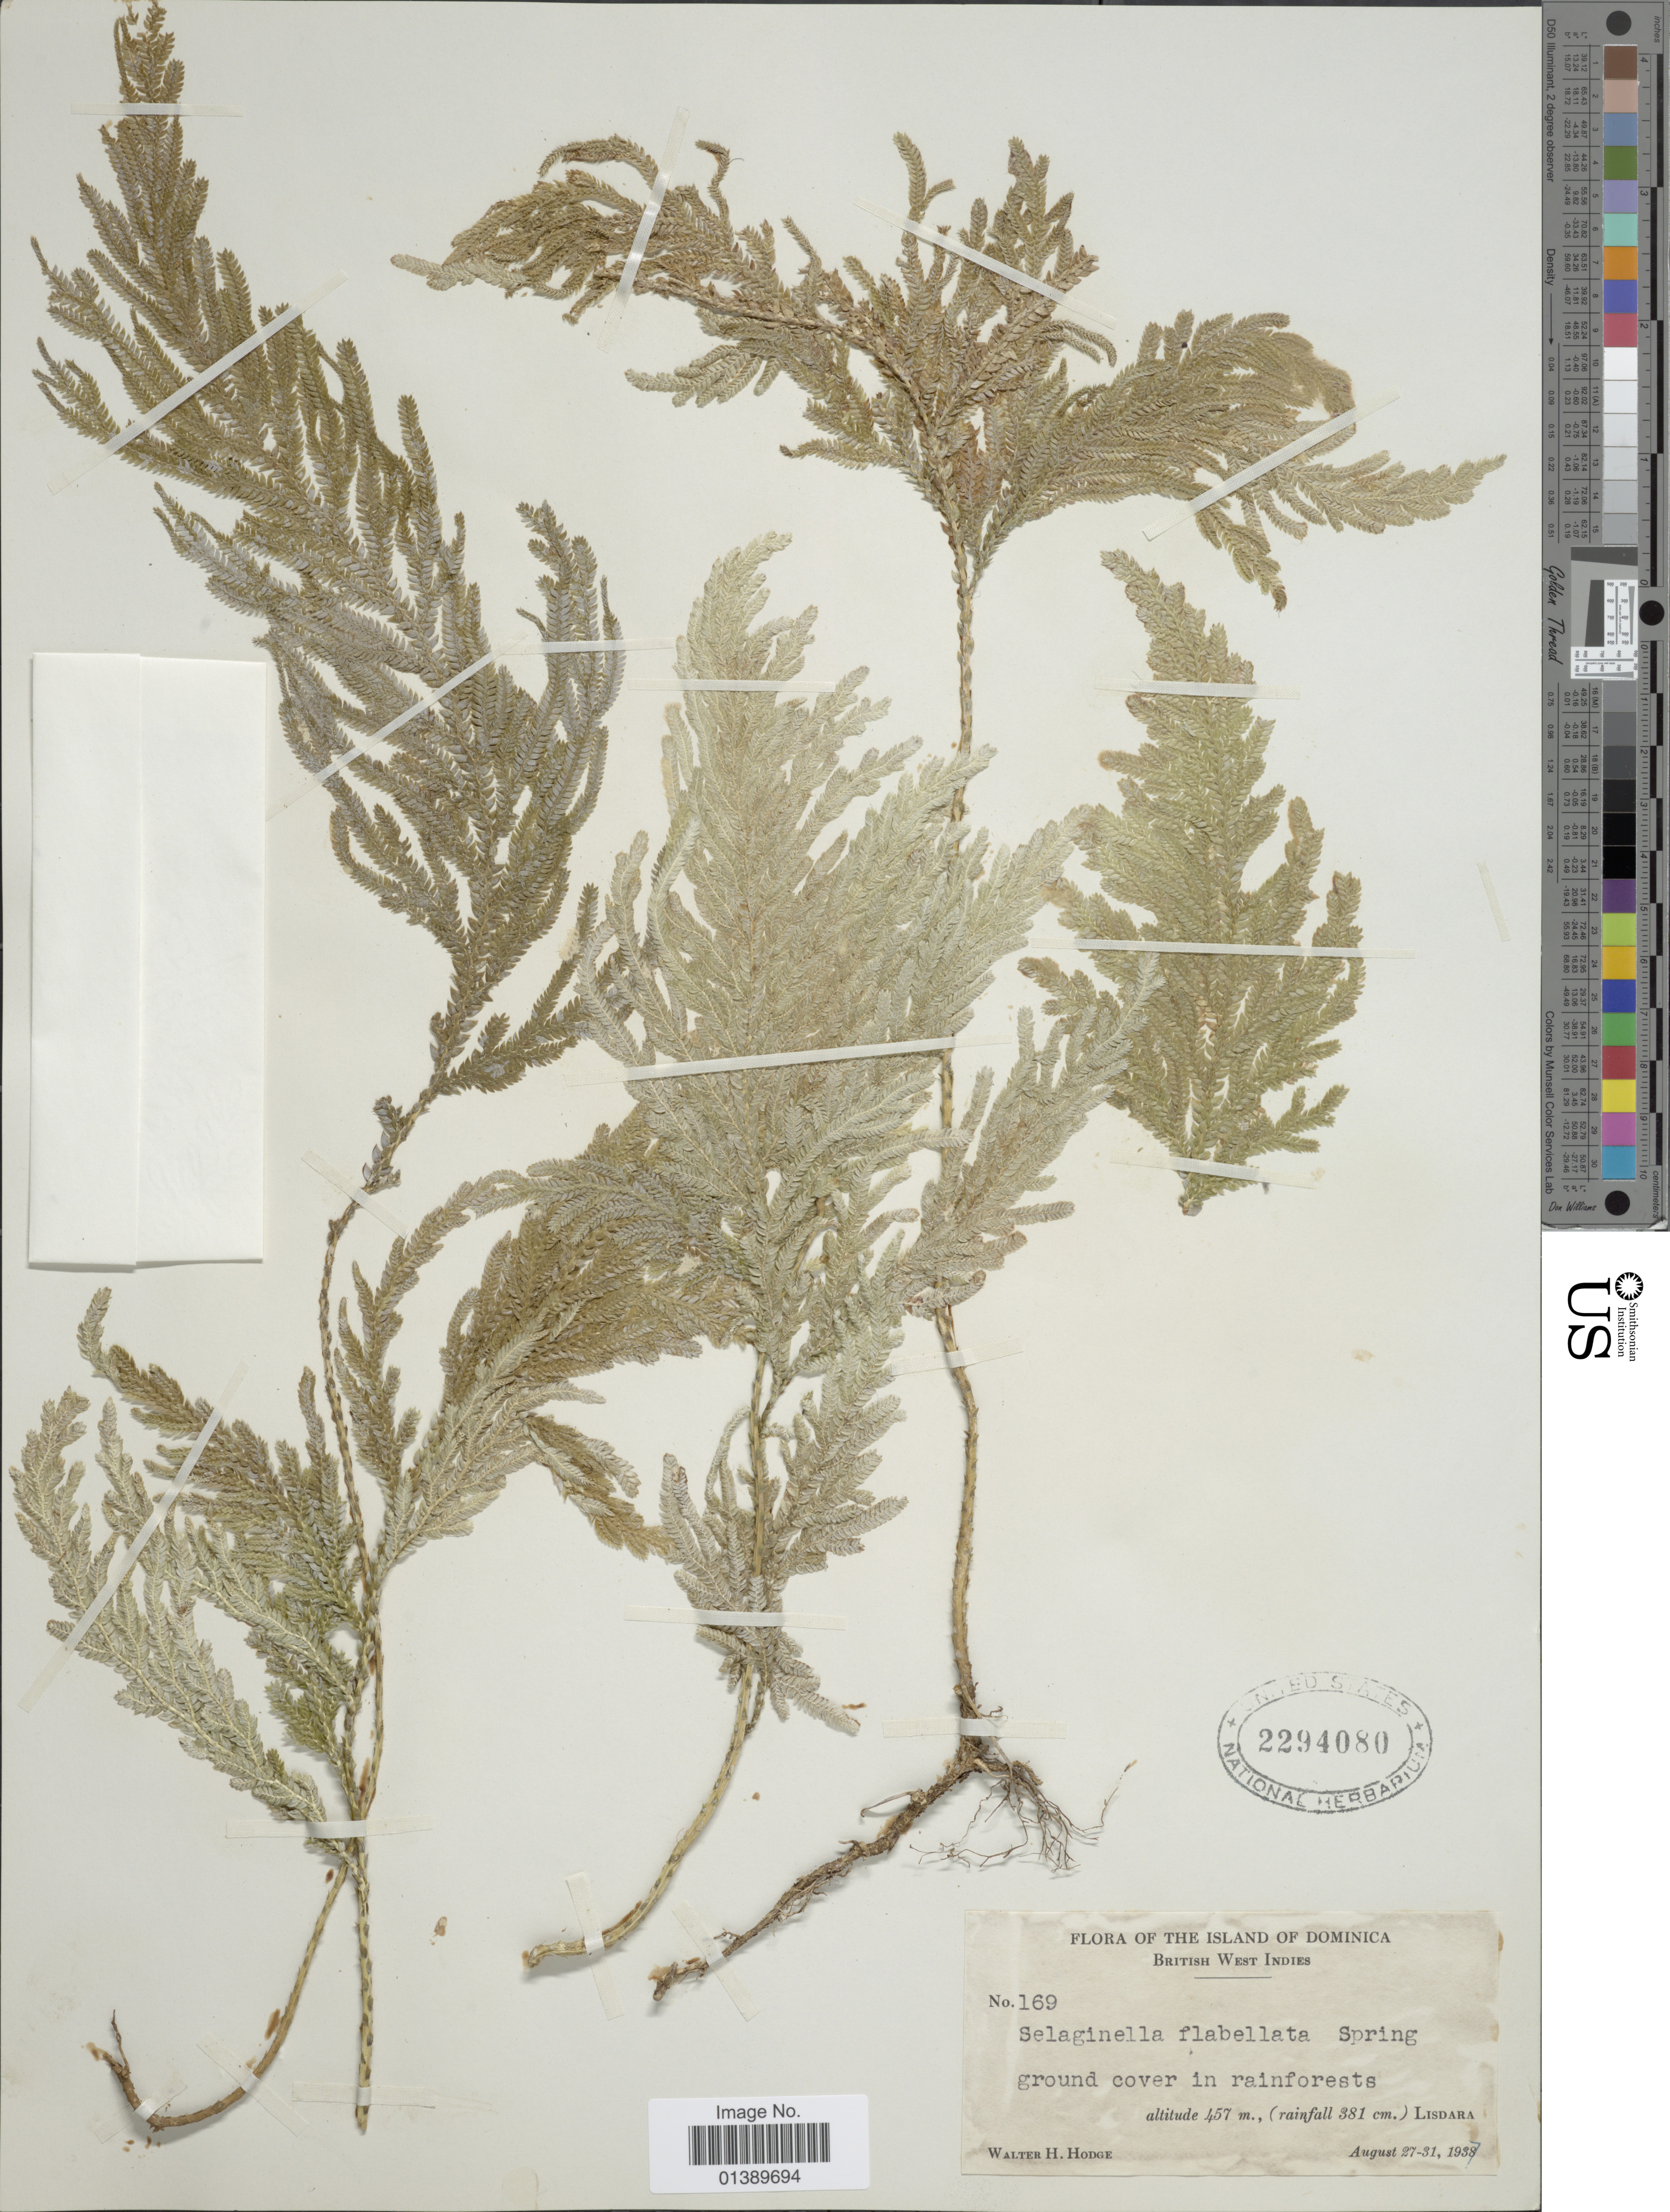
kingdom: Plantae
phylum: Tracheophyta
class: Lycopodiopsida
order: Selaginellales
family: Selaginellaceae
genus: Selaginella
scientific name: Selaginella flabellata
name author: L.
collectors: W. Hodge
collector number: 169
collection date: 1937-08-27/1937-08-31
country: Dominica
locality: The Island of Dominica, British West Indies, Lisdara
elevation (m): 457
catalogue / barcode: US 2294080